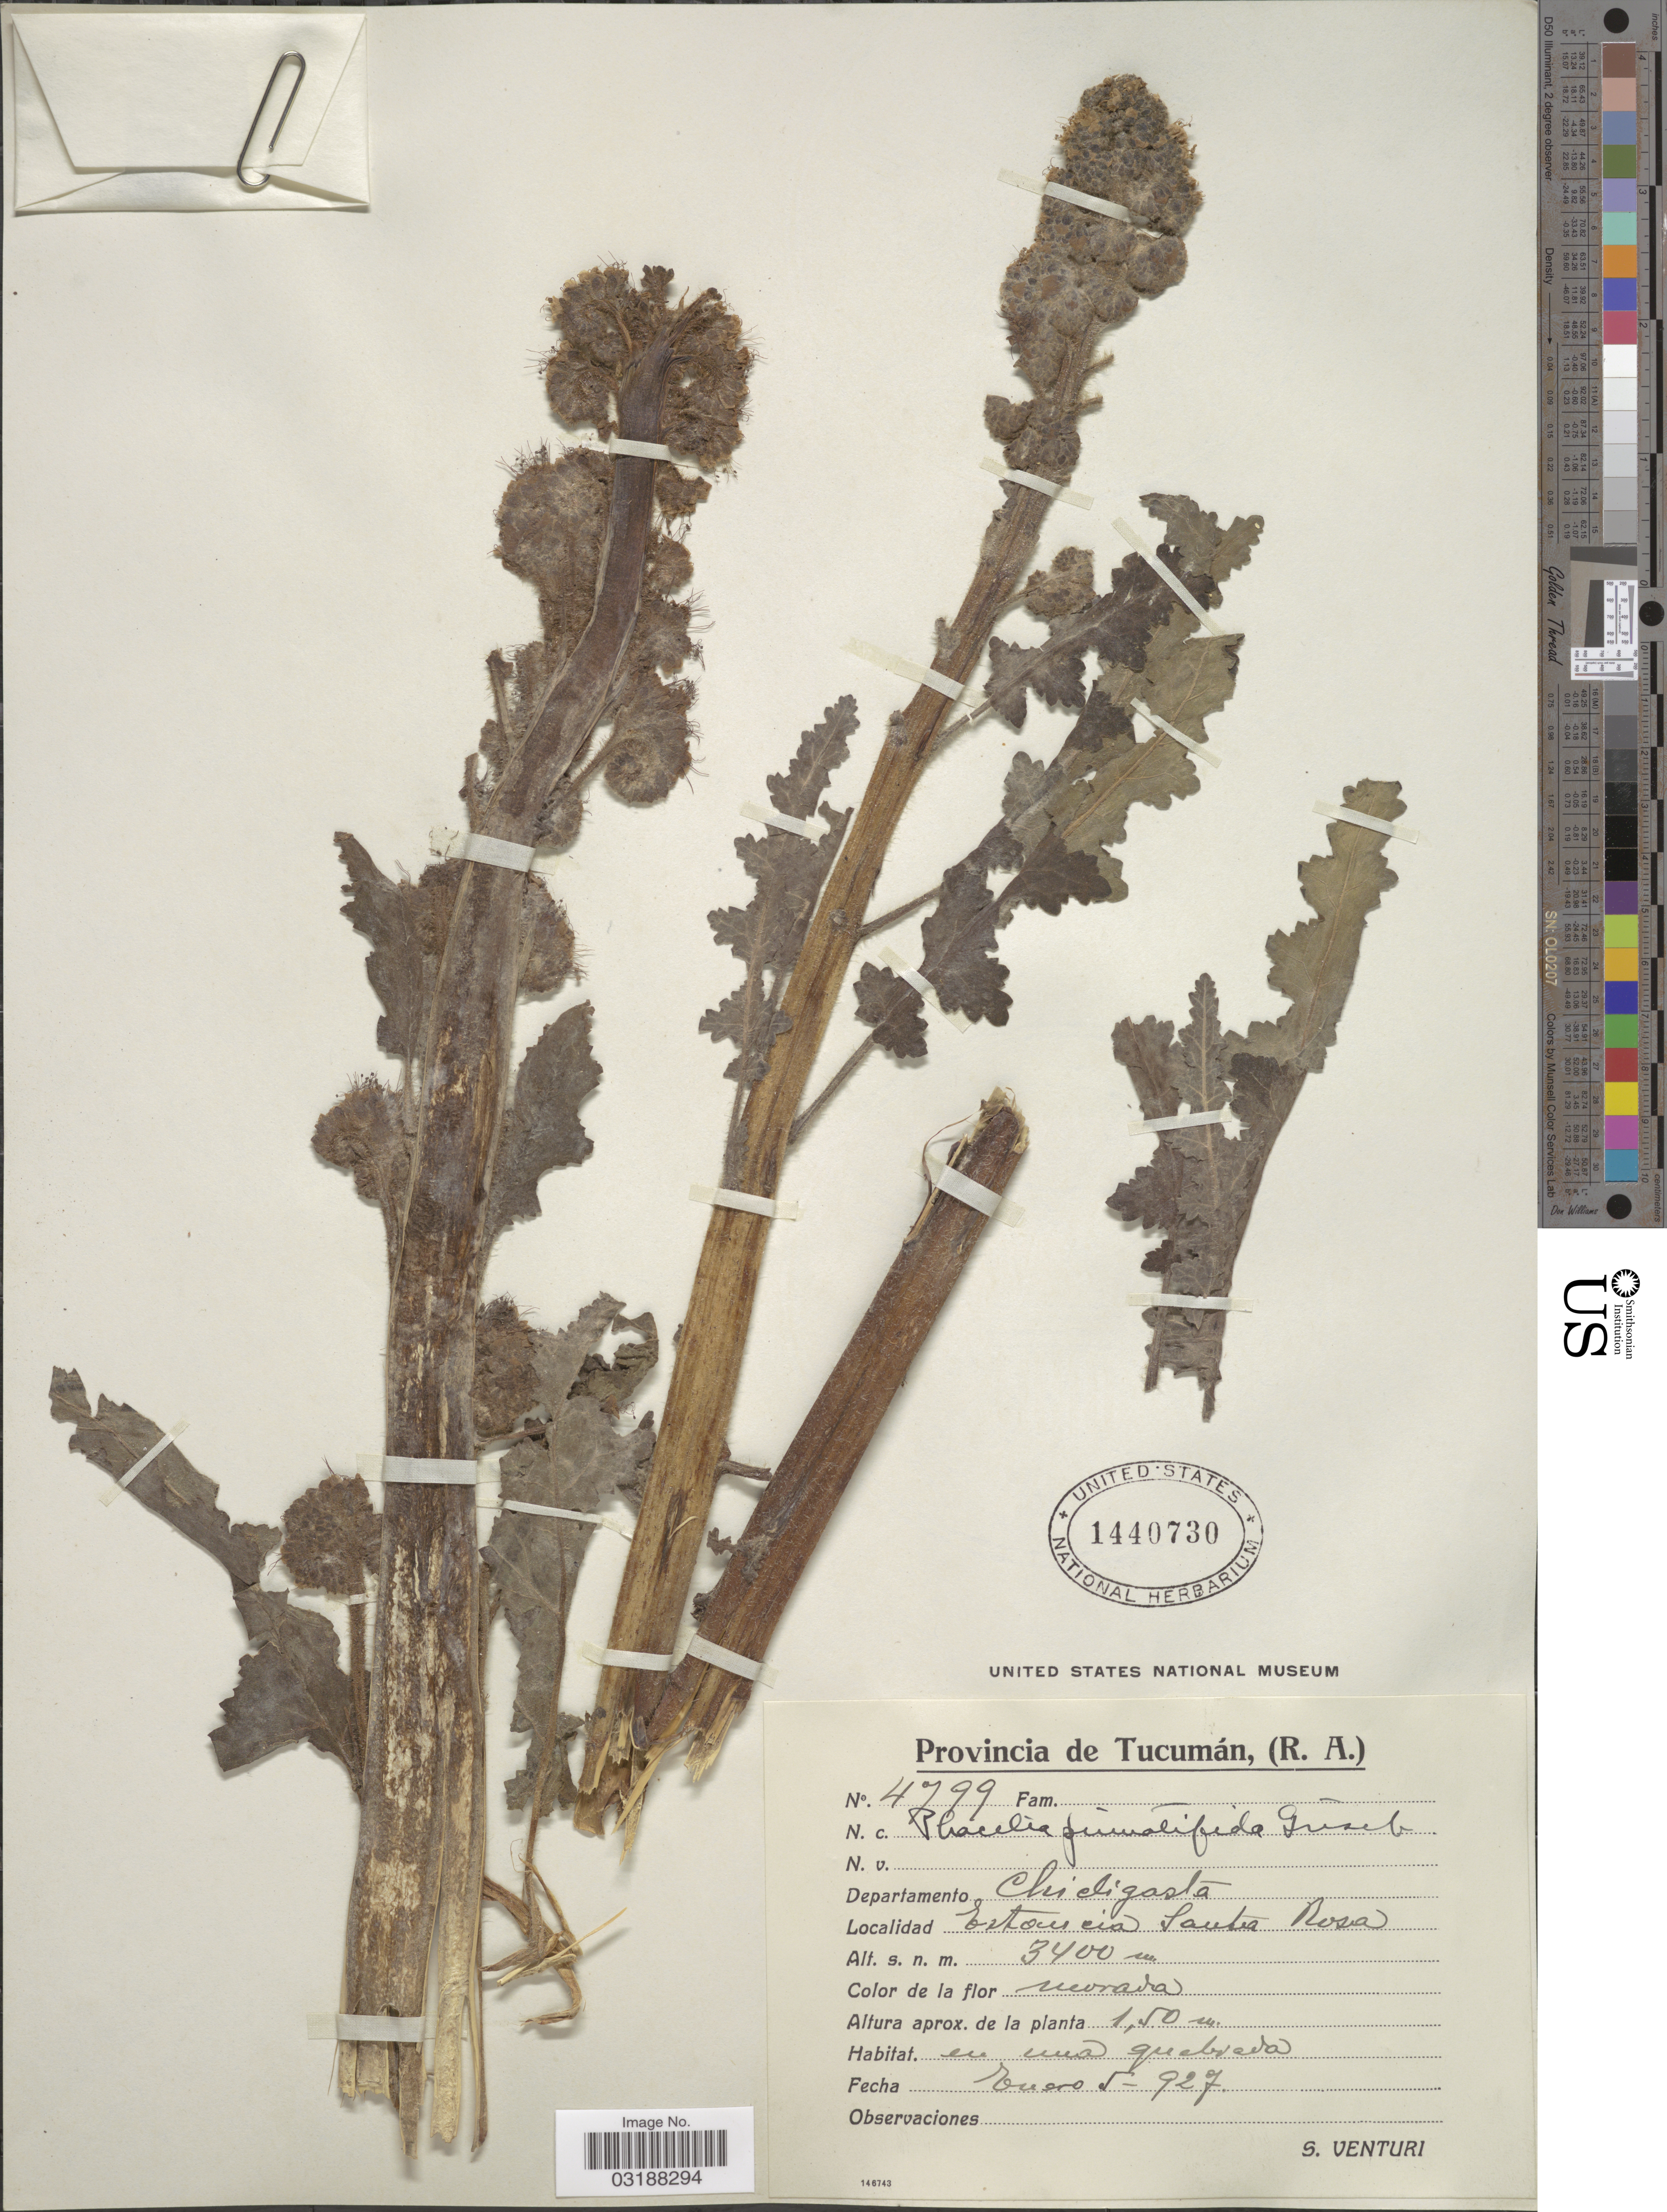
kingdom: Plantae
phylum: Tracheophyta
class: Magnoliopsida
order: Boraginales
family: Hydrophyllaceae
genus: Phacelia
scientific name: Phacelia pinnatifida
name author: Griseb. ex Wedd.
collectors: S. Venturi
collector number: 4799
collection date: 1927-01-05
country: Argentina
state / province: Tucuman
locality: Provincia de Tucumán. Departamento Chicligasta. Estancia Santa Rosa.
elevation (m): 3400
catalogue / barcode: US 1440730